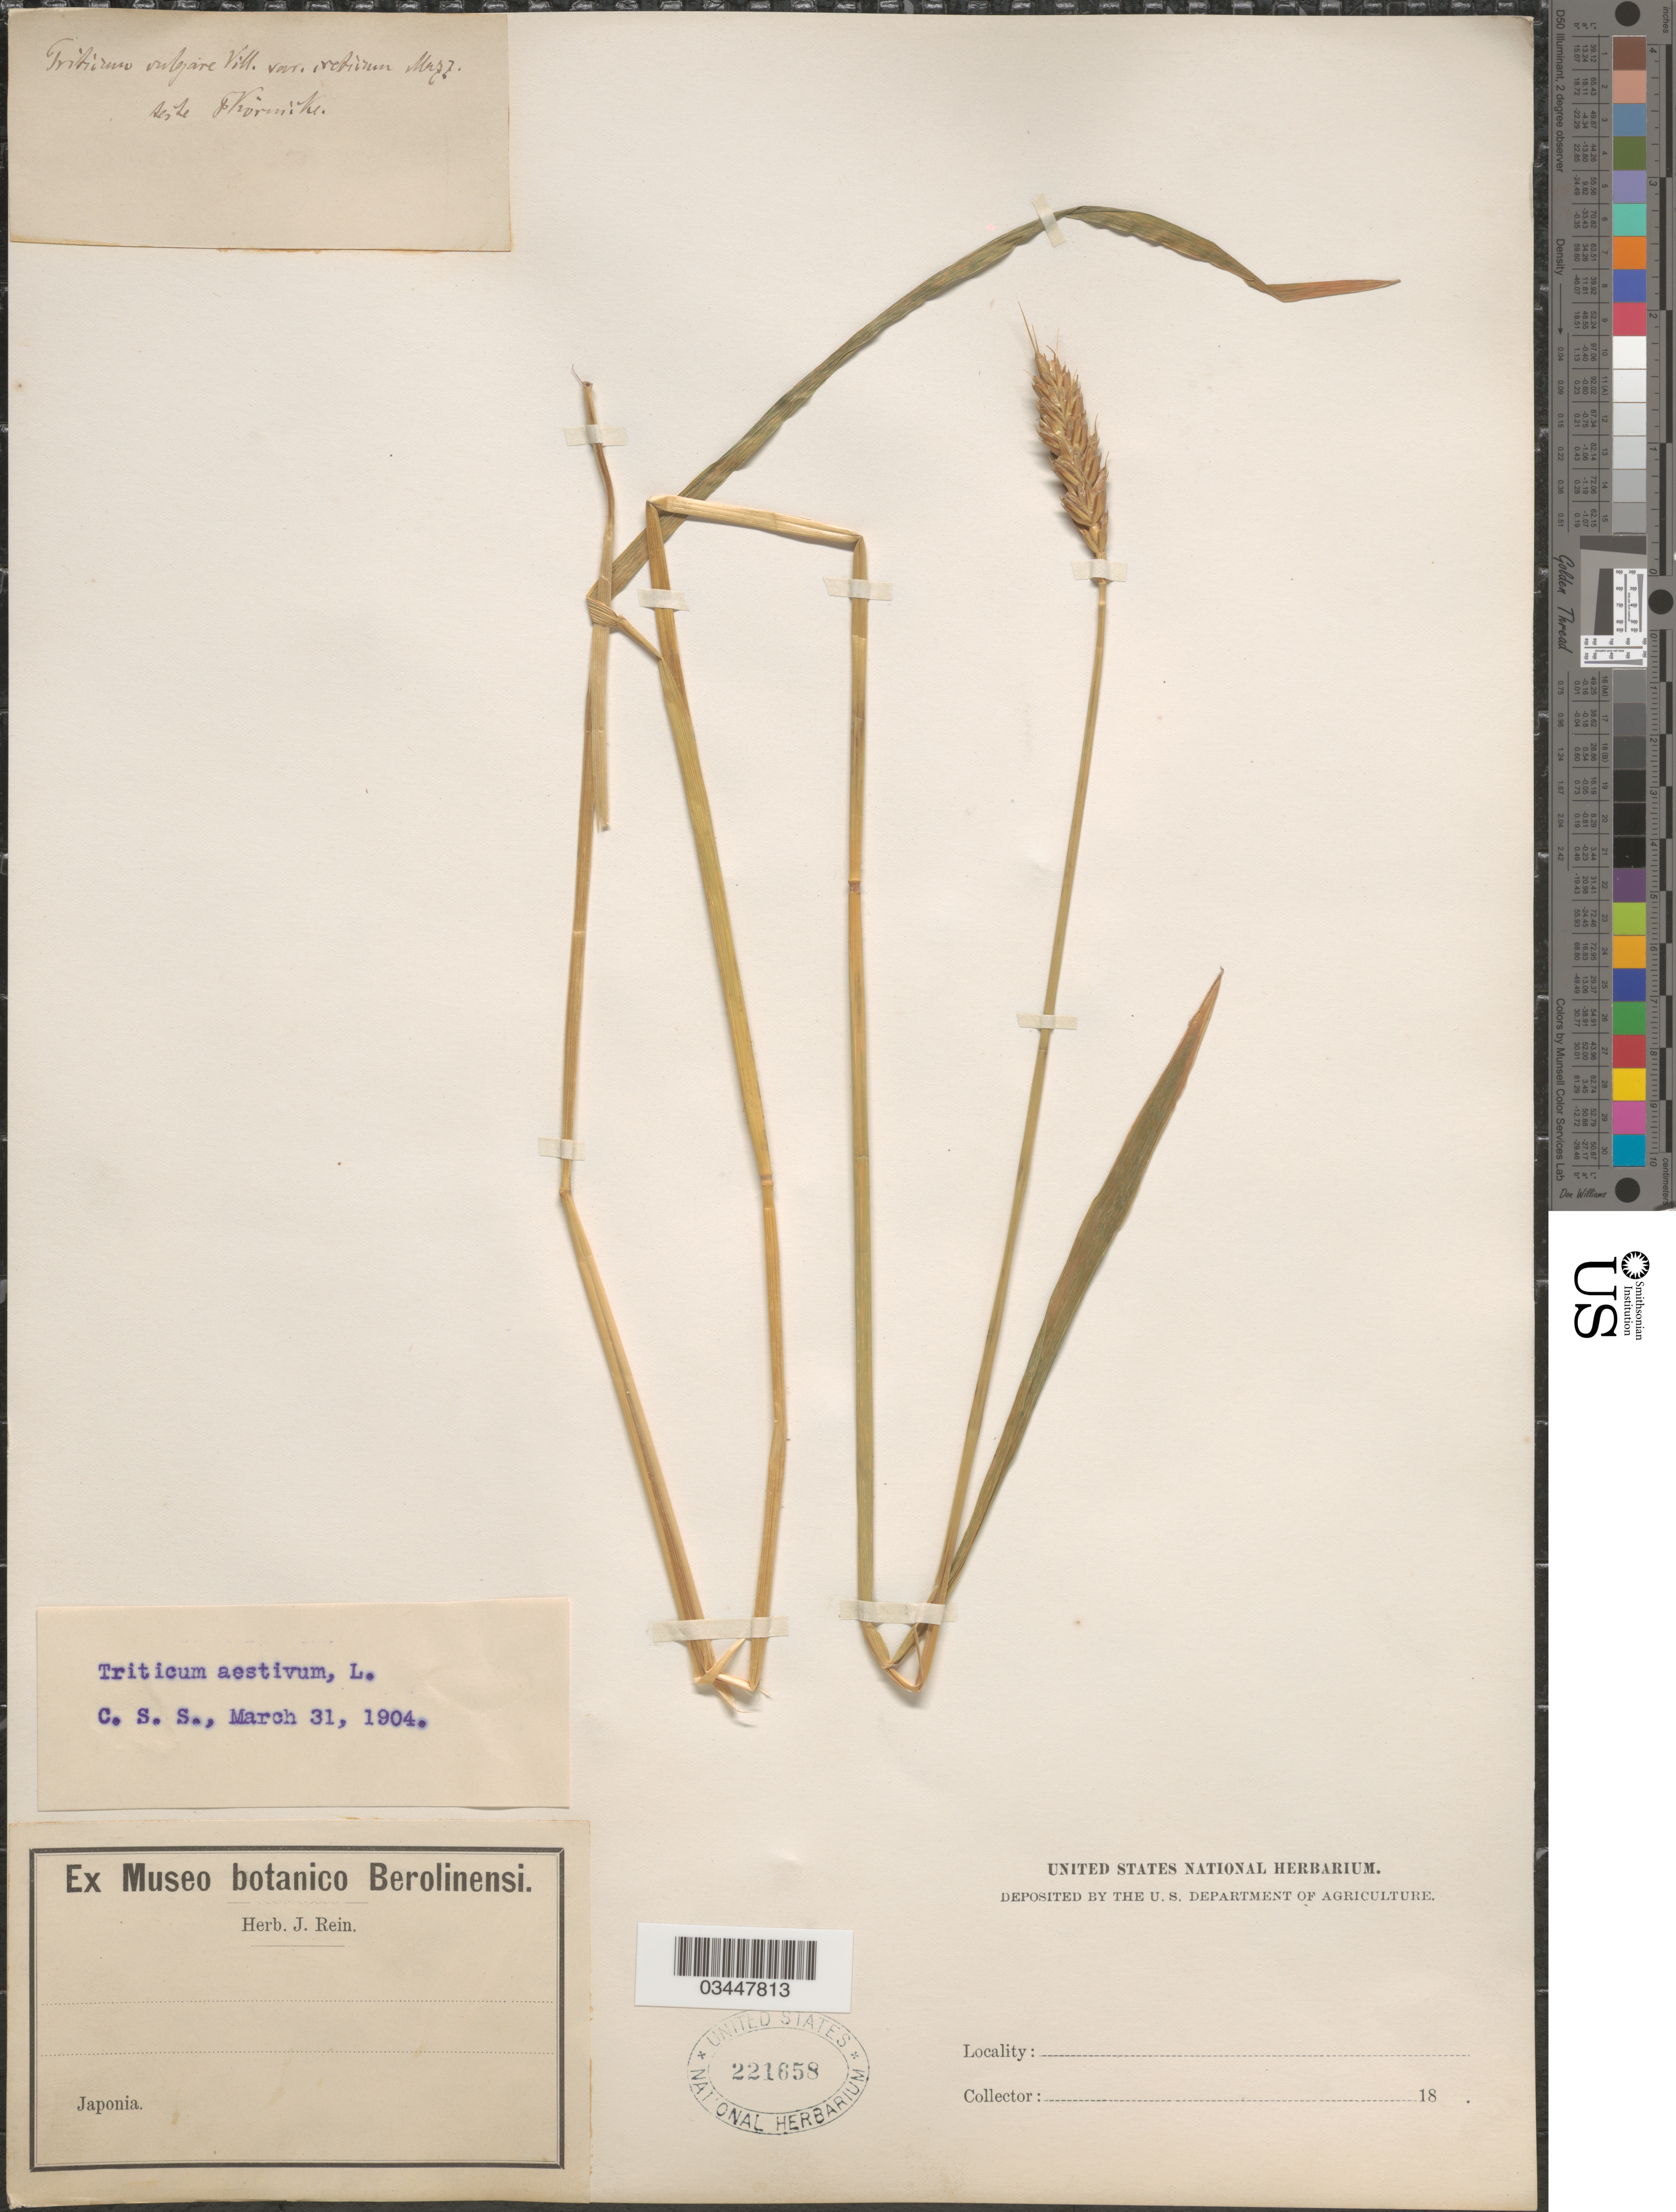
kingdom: Plantae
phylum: Tracheophyta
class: Liliopsida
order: Poales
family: Poaceae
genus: Triticum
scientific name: Triticum aestivum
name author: L.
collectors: ex herb. J. Rein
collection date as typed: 18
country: Japan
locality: Japonia.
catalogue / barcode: US 221658